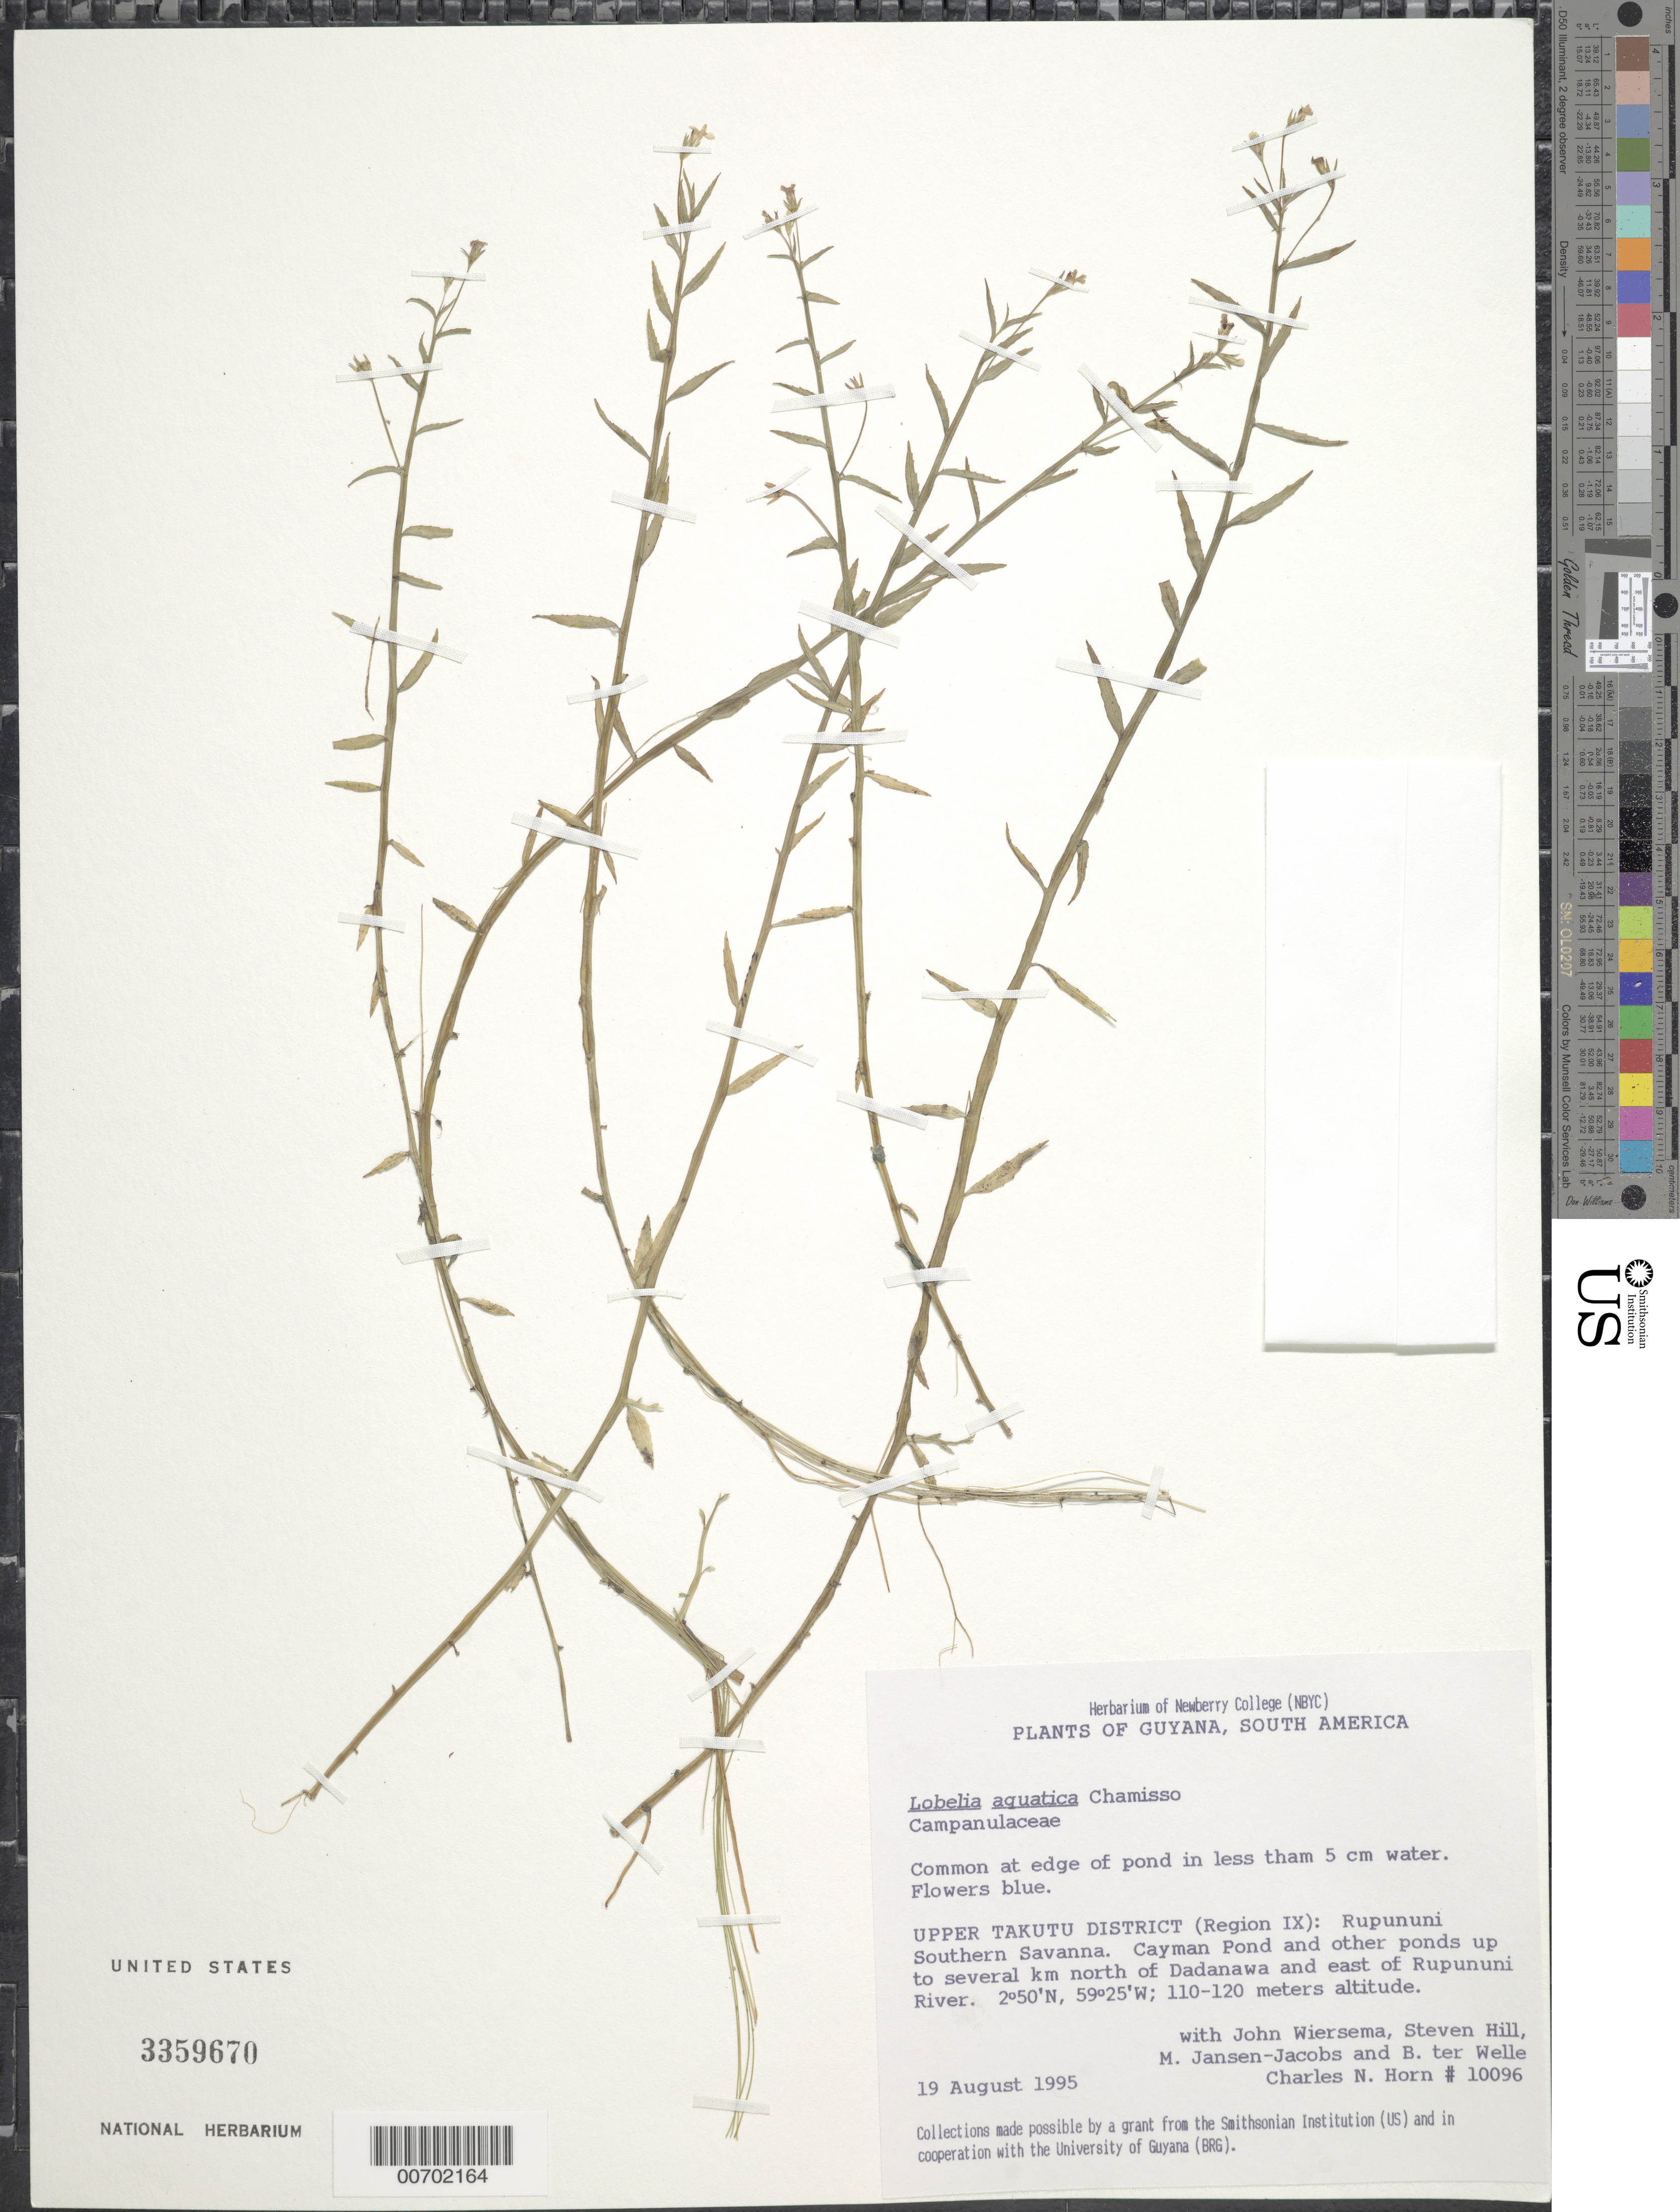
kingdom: Plantae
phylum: Tracheophyta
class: Magnoliopsida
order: Asterales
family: Campanulaceae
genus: Lobelia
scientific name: Lobelia aquatica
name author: Cham.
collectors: C. N. Horn, J. H. Wiersema, S. Hill, Kimp, F. M. G. J. (Determiner), Jansen-Jacobs, M. J., (U), Nationaal Herbarium Nederland, Utrecht University branch (Determiner) & B. Welle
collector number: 10096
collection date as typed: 19-Aug-95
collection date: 1995-08-19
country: Guyana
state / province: U. Takutu-U. Essequibo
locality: Rupununi Southern Savanna, Cayman Pond and other ponds up to several km north of Dadanawa and east of Rupununi River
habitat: Edge of pond, in less than 5 cm water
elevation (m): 110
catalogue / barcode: US 3359670